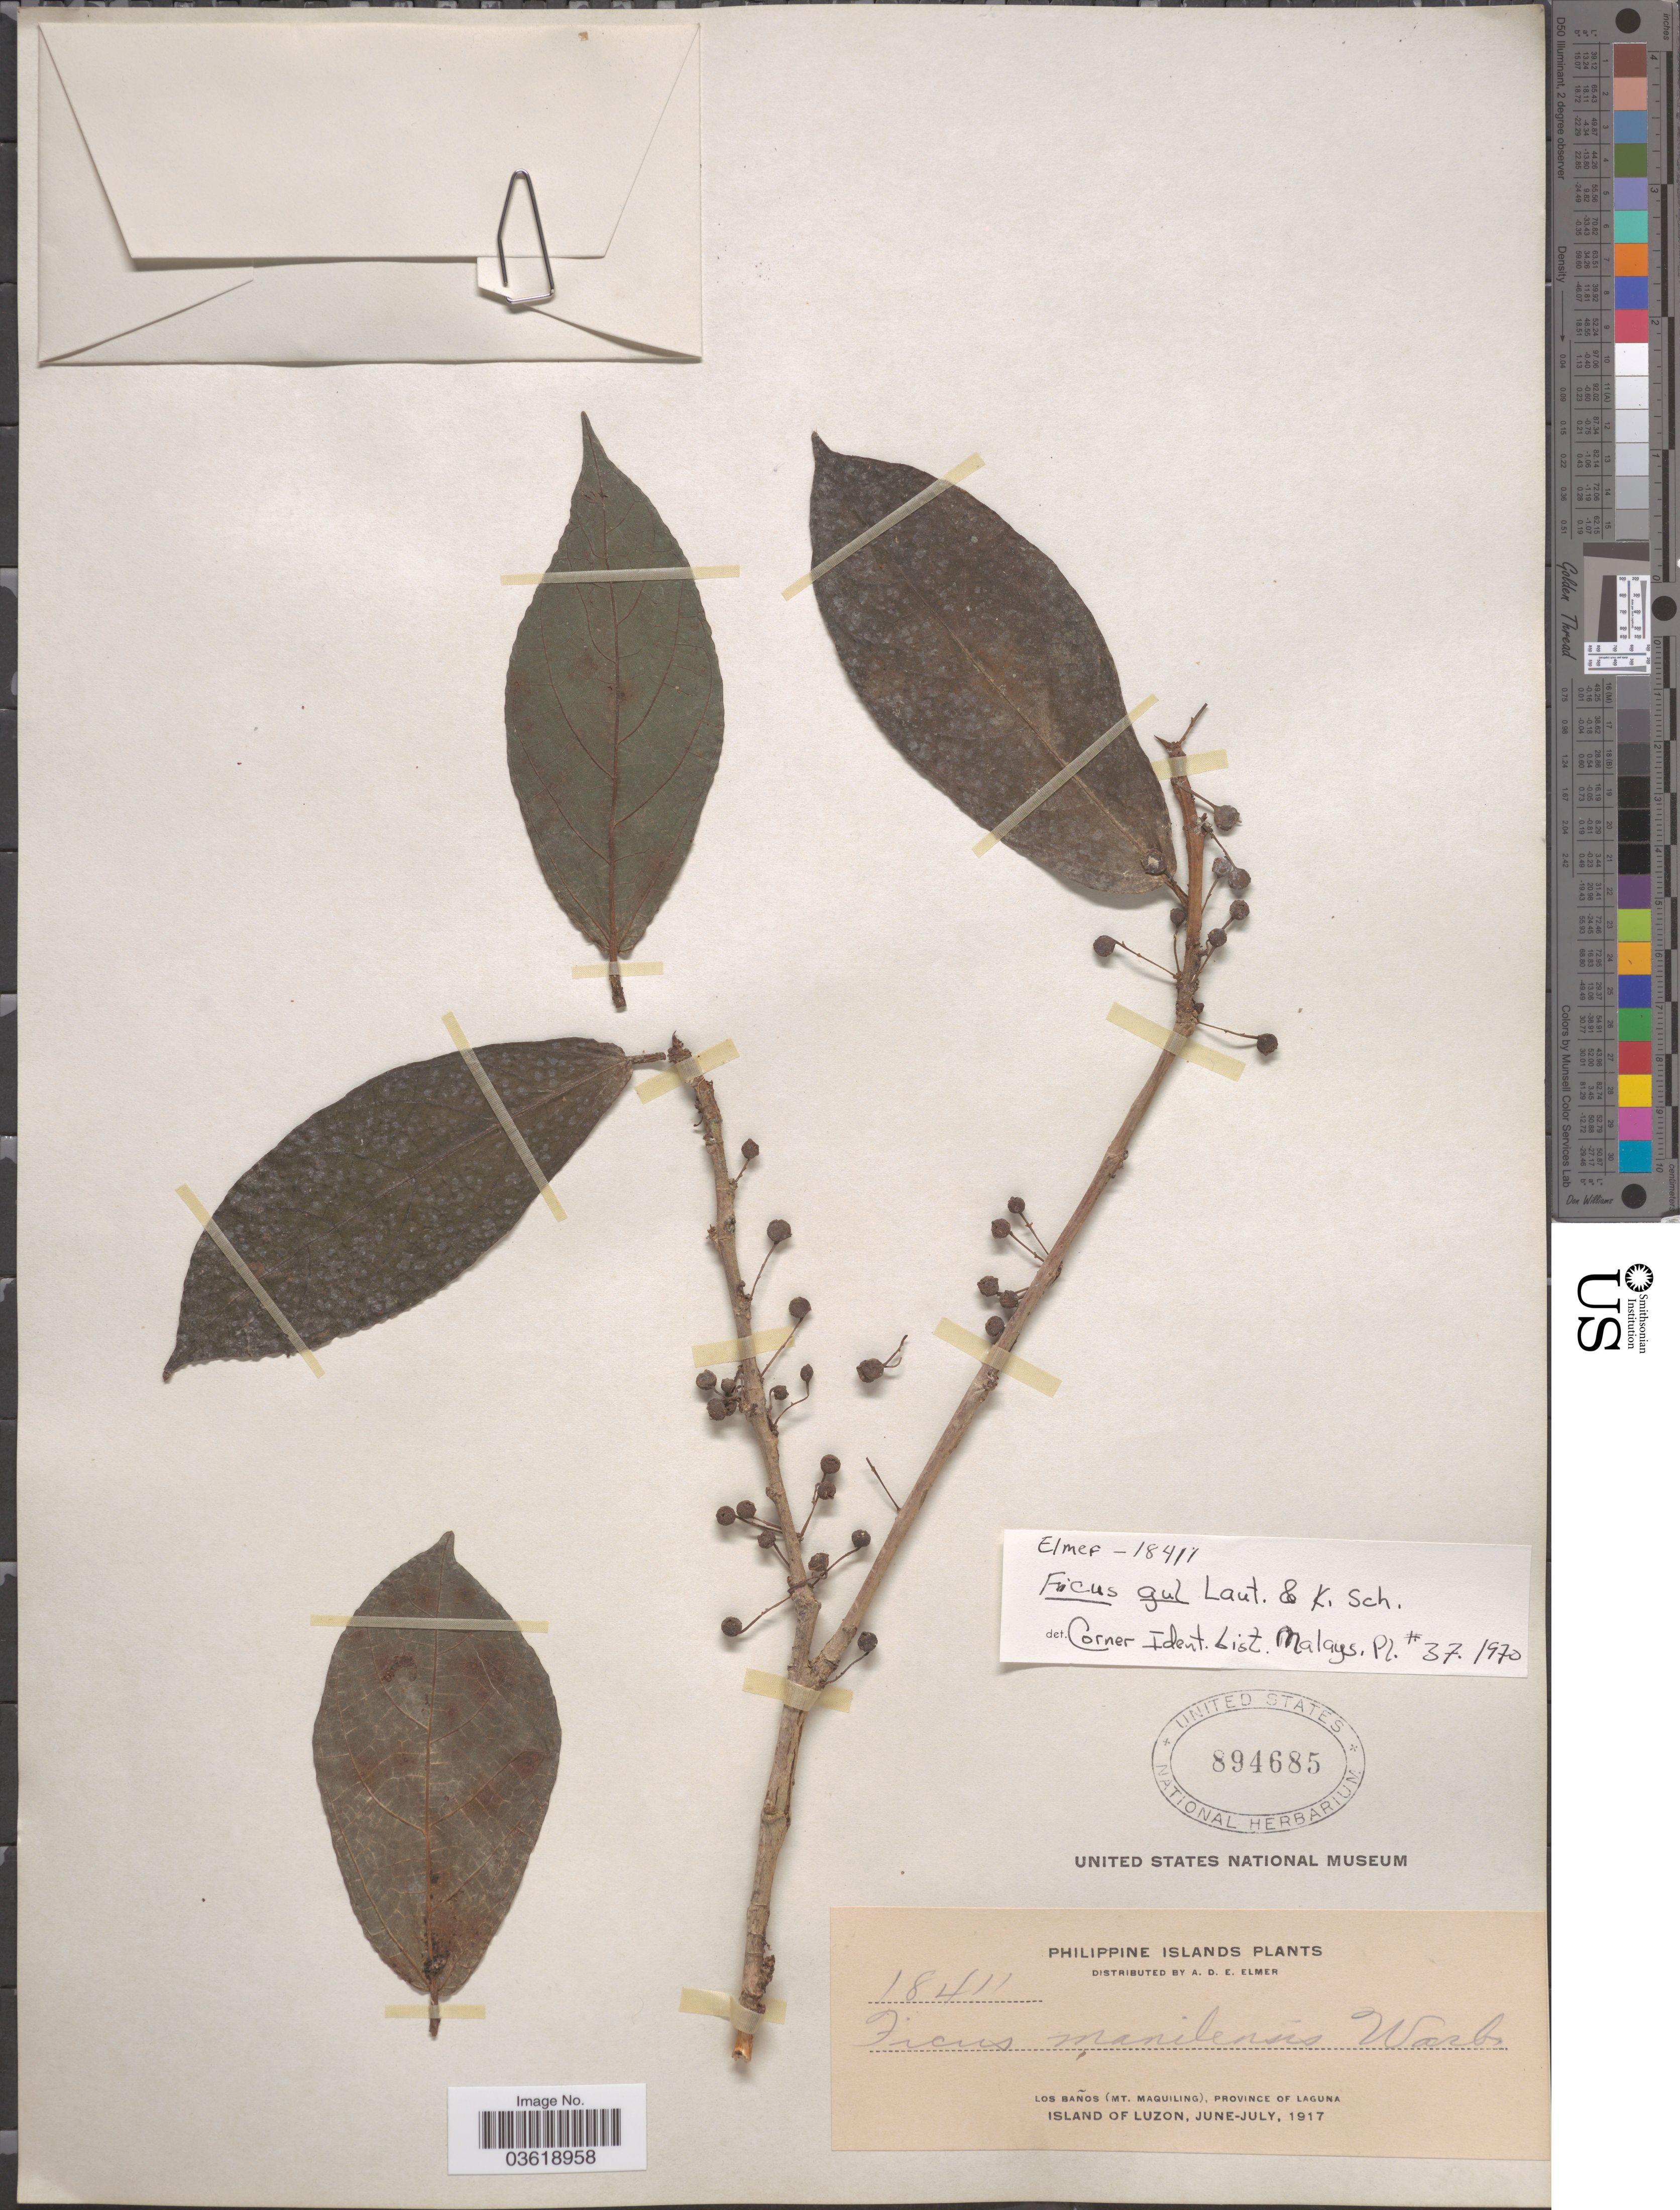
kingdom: Plantae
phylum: Tracheophyta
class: Magnoliopsida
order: Rosales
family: Moraceae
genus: Ficus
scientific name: Ficus gul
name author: Lauterb. & K. Schum.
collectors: A. D. E. Elmer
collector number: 18411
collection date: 1917-06/1917-07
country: Philippines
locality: Los Baños (Mt. Maquiling), Province of Laguna, Island of Luzon.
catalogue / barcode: US 894685